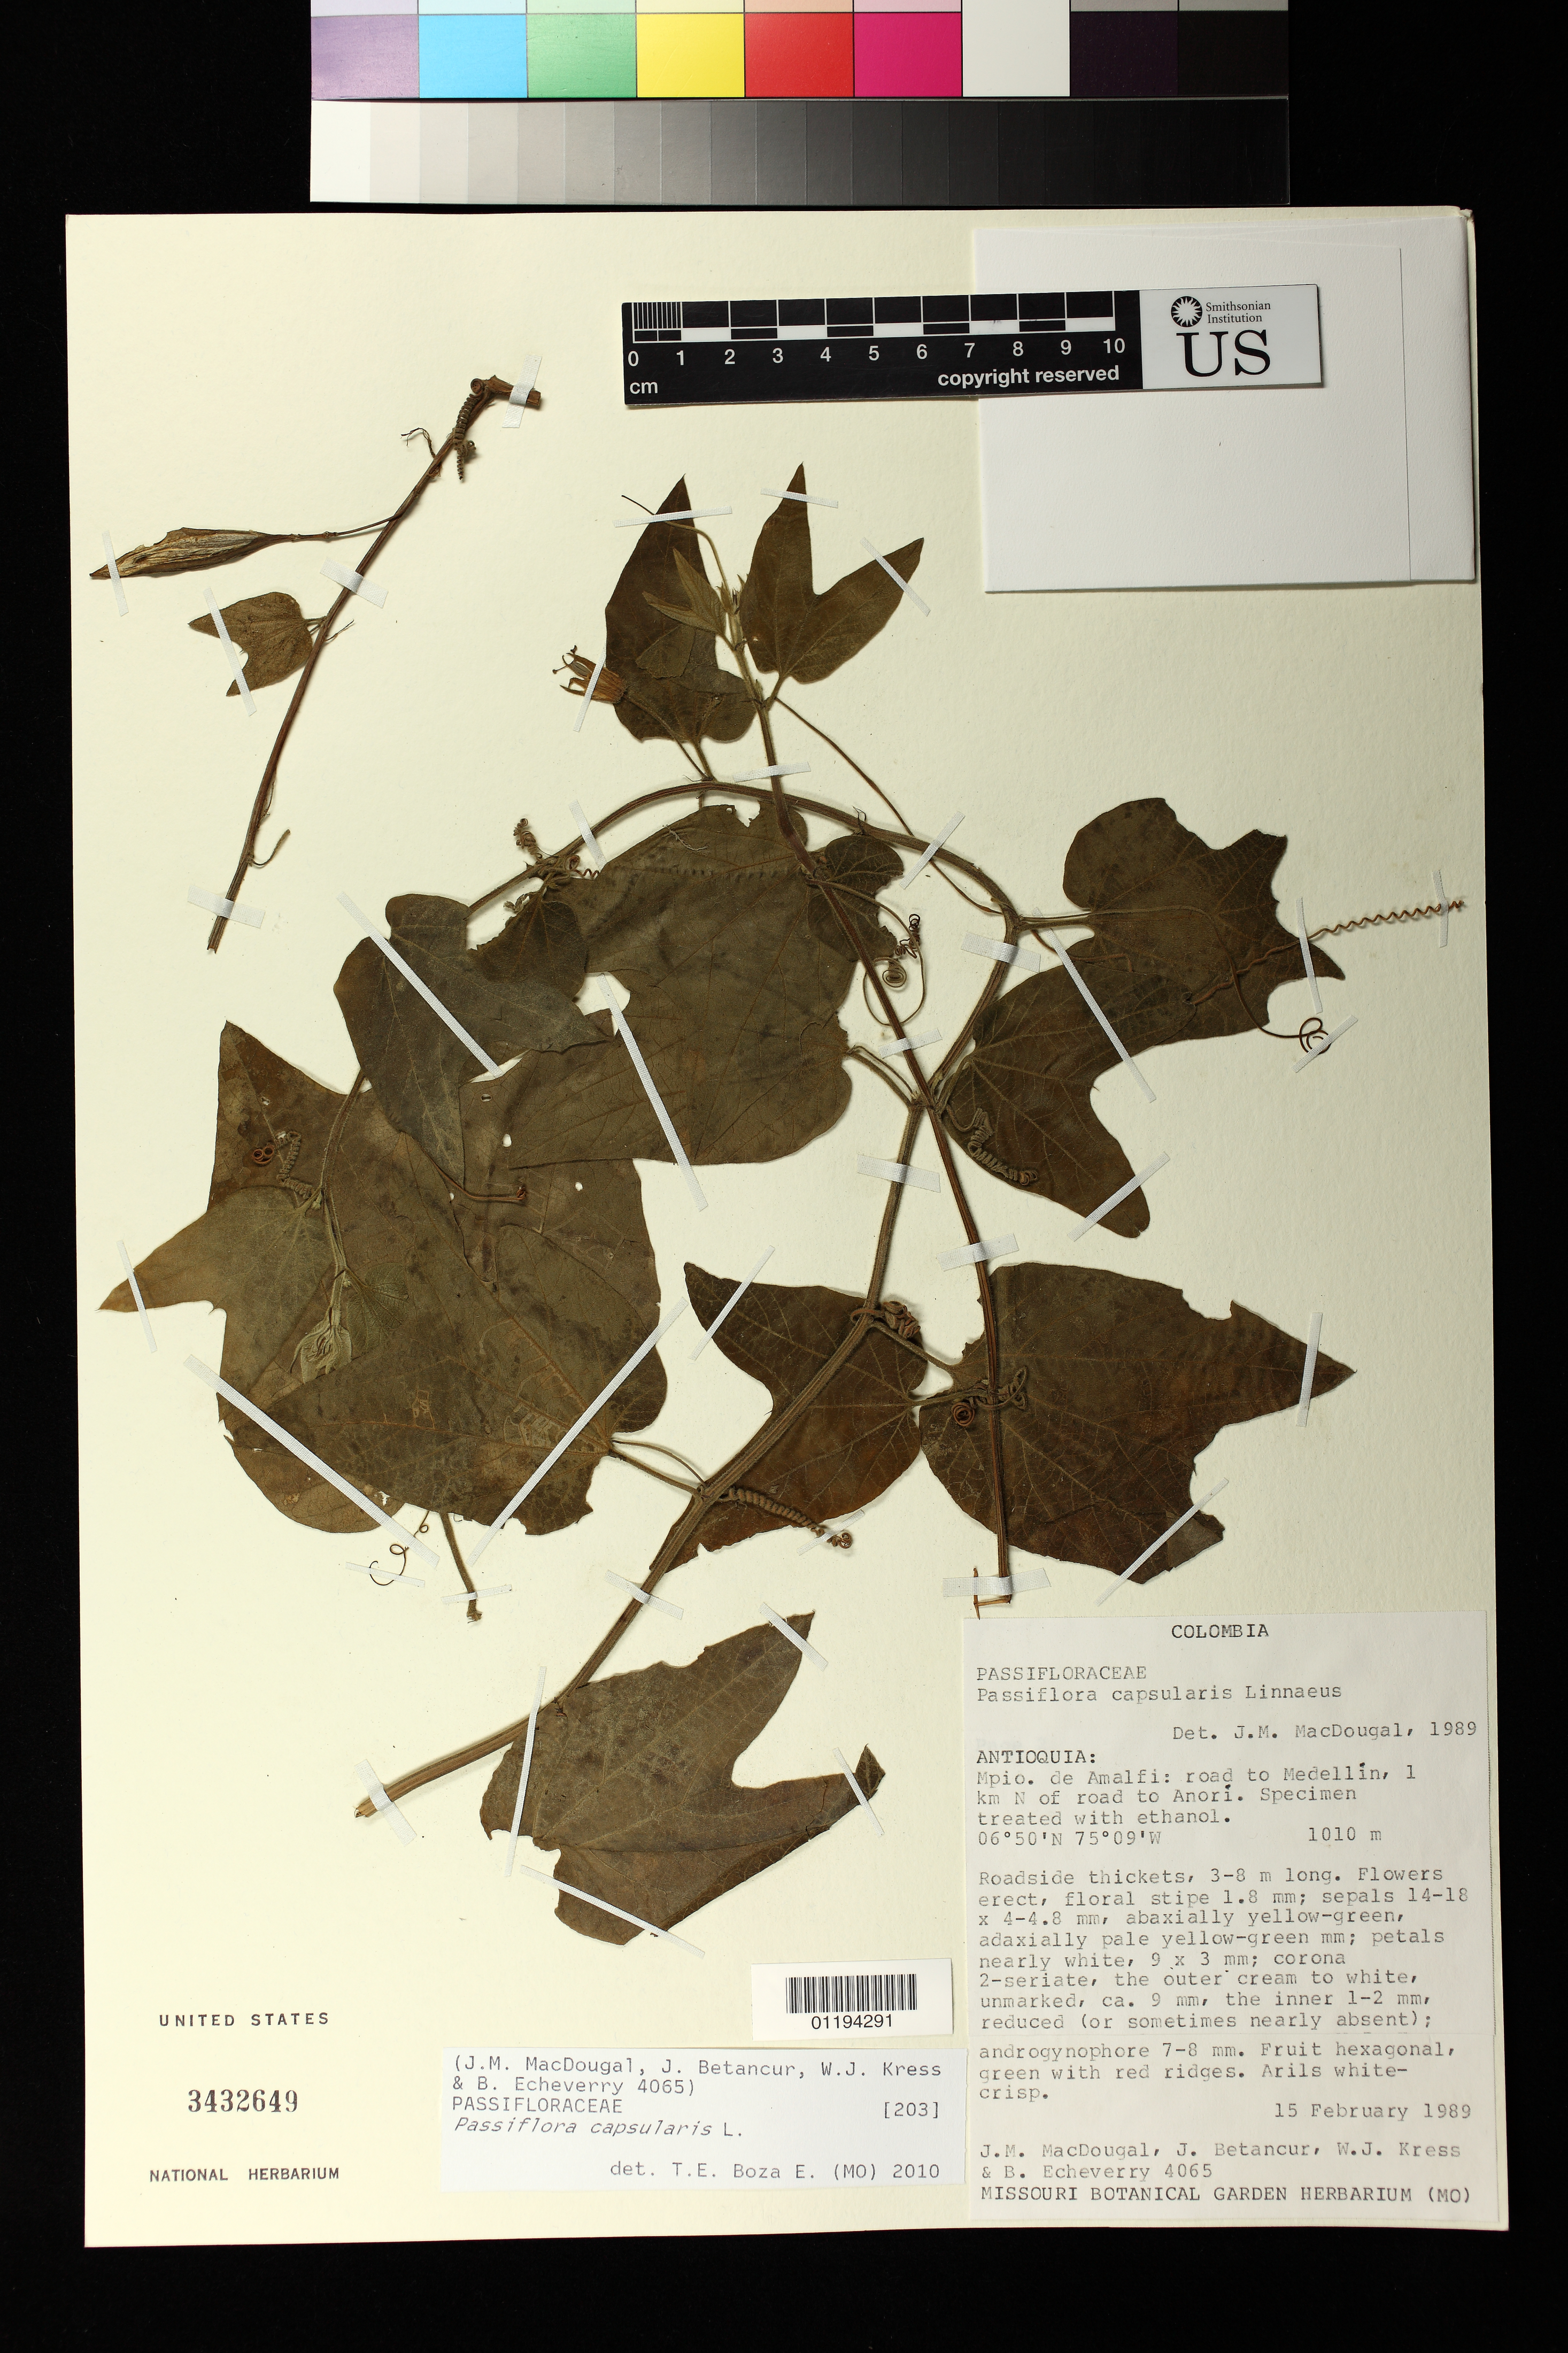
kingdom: Plantae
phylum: Tracheophyta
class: Magnoliopsida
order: Malpighiales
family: Passifloraceae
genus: Passiflora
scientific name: Passiflora capsularis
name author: L.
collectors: J. M. MacDougal, J. C. Betancur, W. J. Kress & B. Echeverry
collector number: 4065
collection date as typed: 15 Feb 1989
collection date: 1989-02-15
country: Colombia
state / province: Antioquia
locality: Antioquia: Mpio. de Amalfi: road to Medellin, 1 km N of road to Anori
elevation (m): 1010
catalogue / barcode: US 3432649